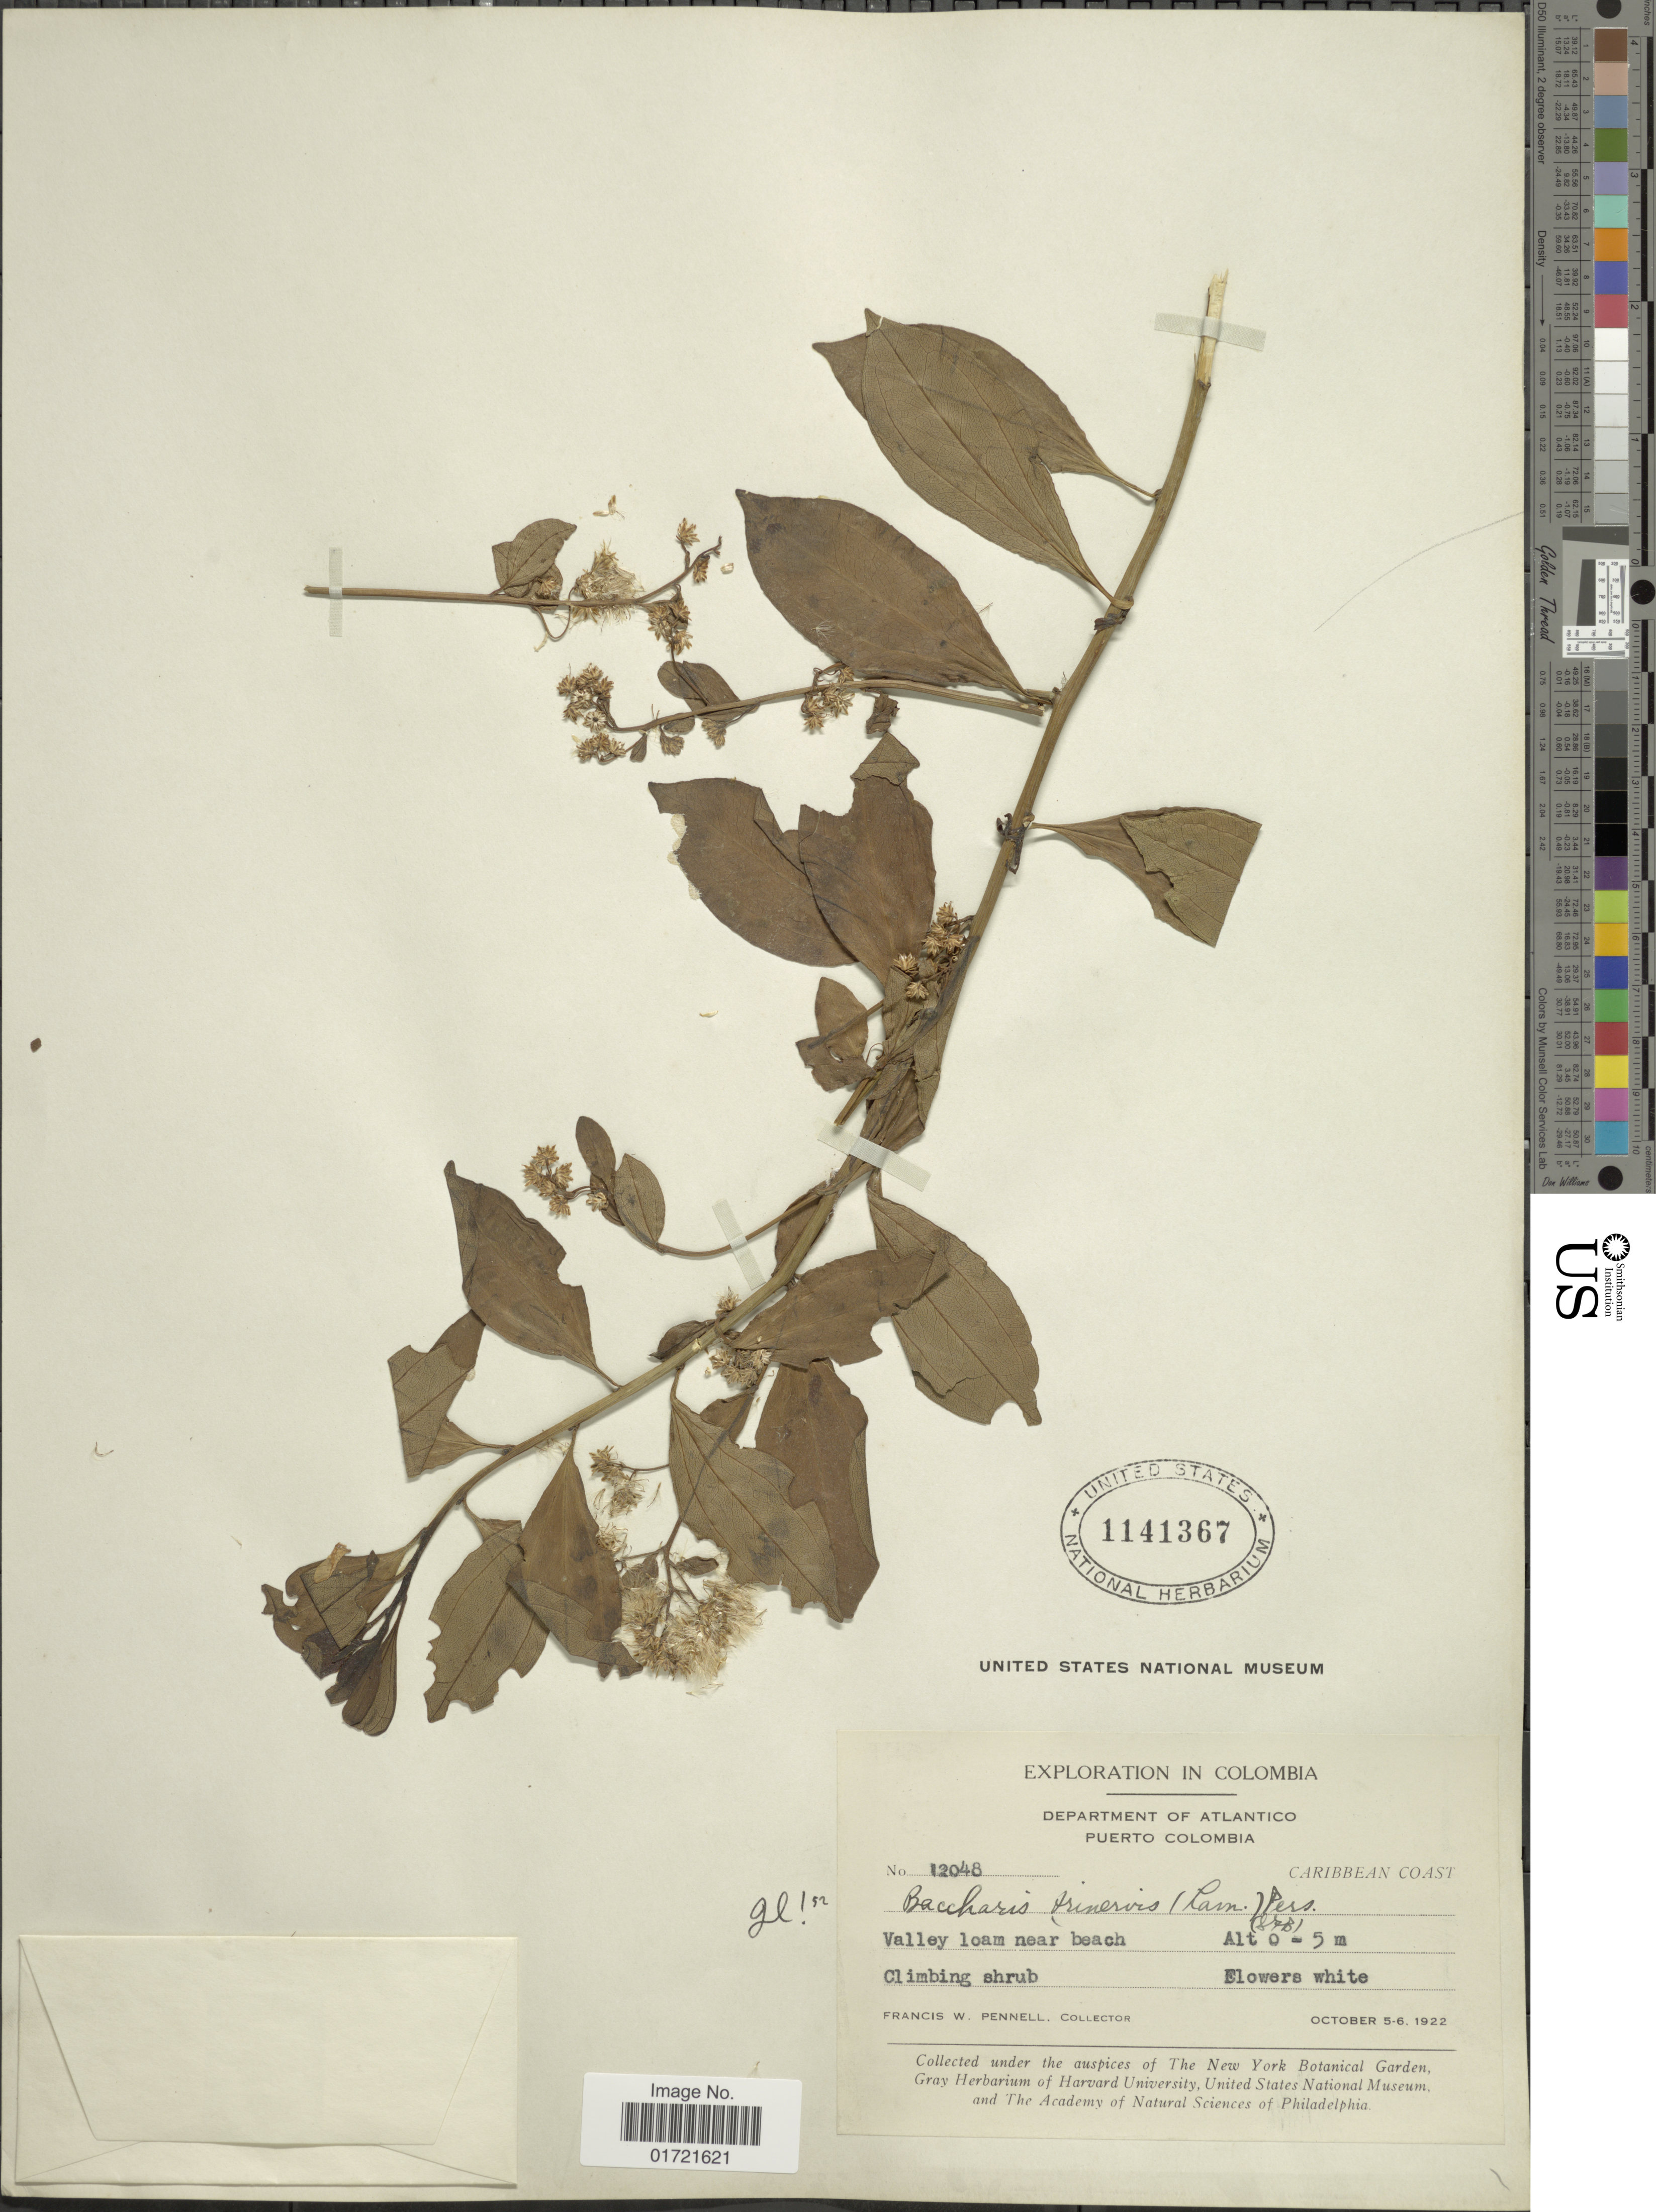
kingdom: Plantae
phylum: Tracheophyta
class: Magnoliopsida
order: Asterales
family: Asteraceae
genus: Baccharis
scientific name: Baccharis trinervis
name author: (Lam.) Pers.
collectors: F. W. Pennell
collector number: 12048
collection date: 1922-10-05/1922-10-06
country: Colombia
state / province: Atlántico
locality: Department of Atlantico, Puerto Colombia, Caribbean Coast, Valley loam near beach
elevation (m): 0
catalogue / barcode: US 1141367